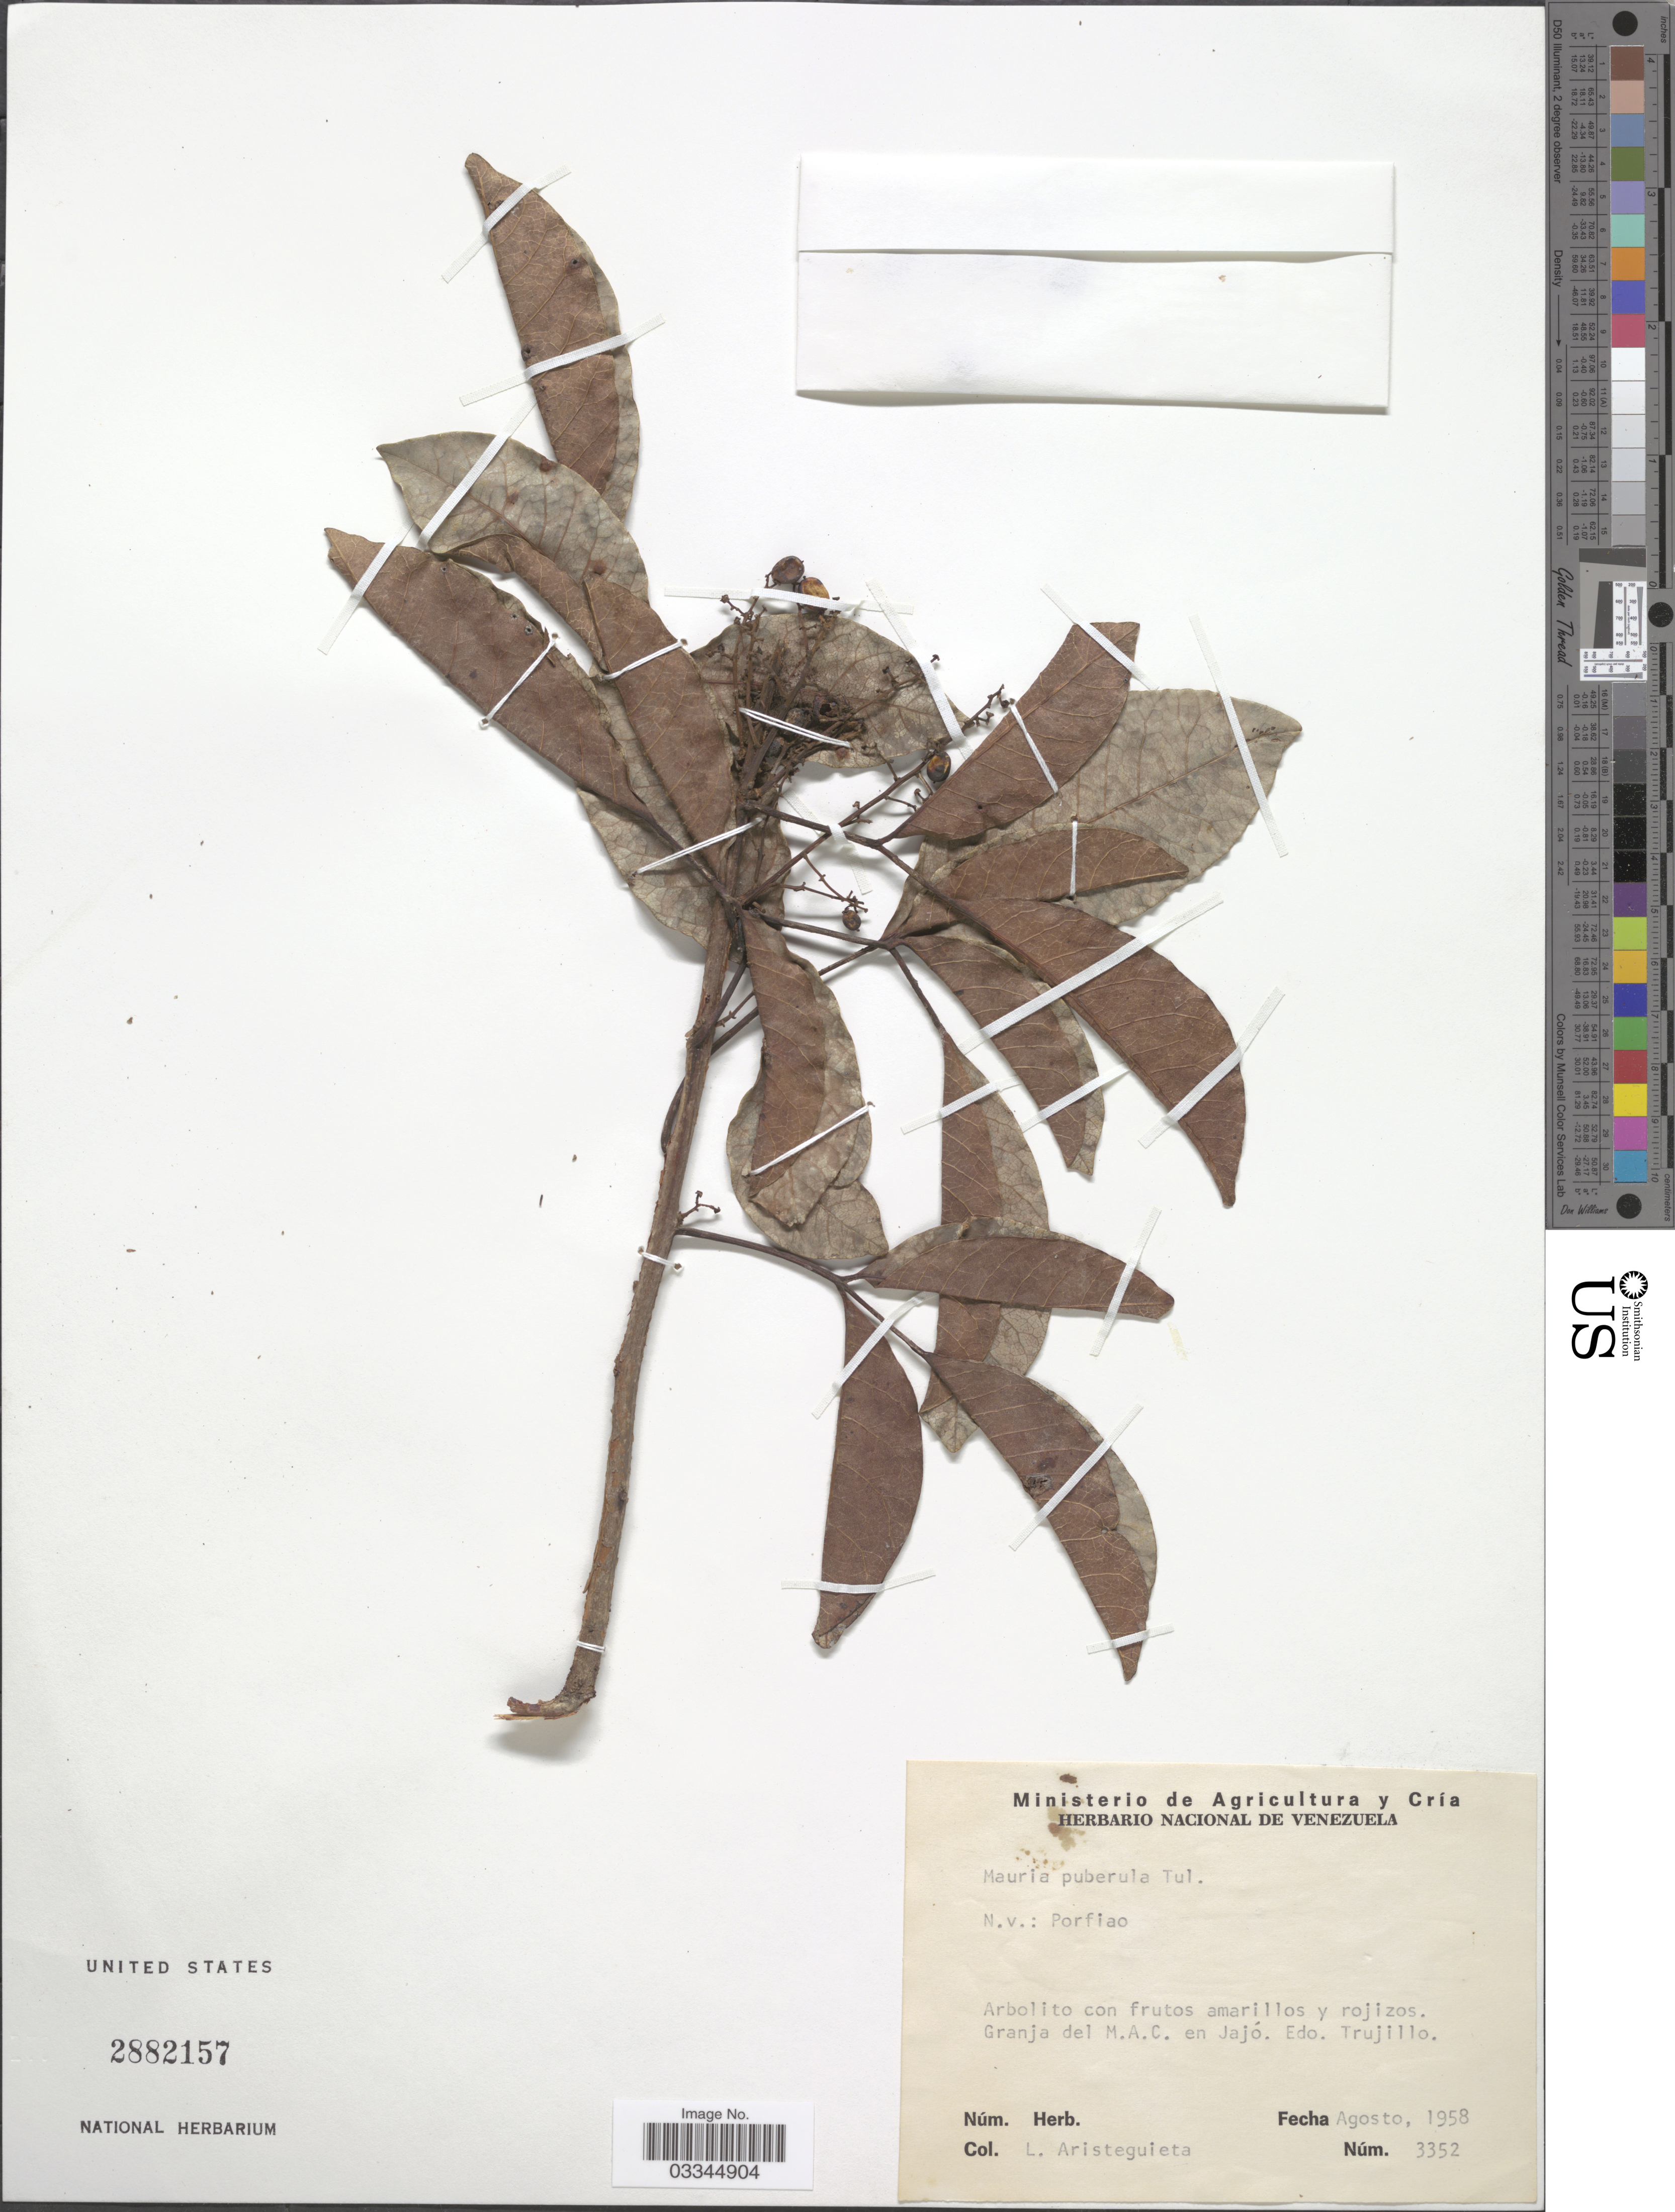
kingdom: Plantae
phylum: Tracheophyta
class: Magnoliopsida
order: Sapindales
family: Anacardiaceae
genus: Mauria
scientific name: Mauria puberula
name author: Tul.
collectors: L. Aristeguieta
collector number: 3352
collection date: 1958-08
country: Venezuela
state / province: Trujillo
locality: Granja del M.A.C. en Jajó.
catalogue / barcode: US 2882157